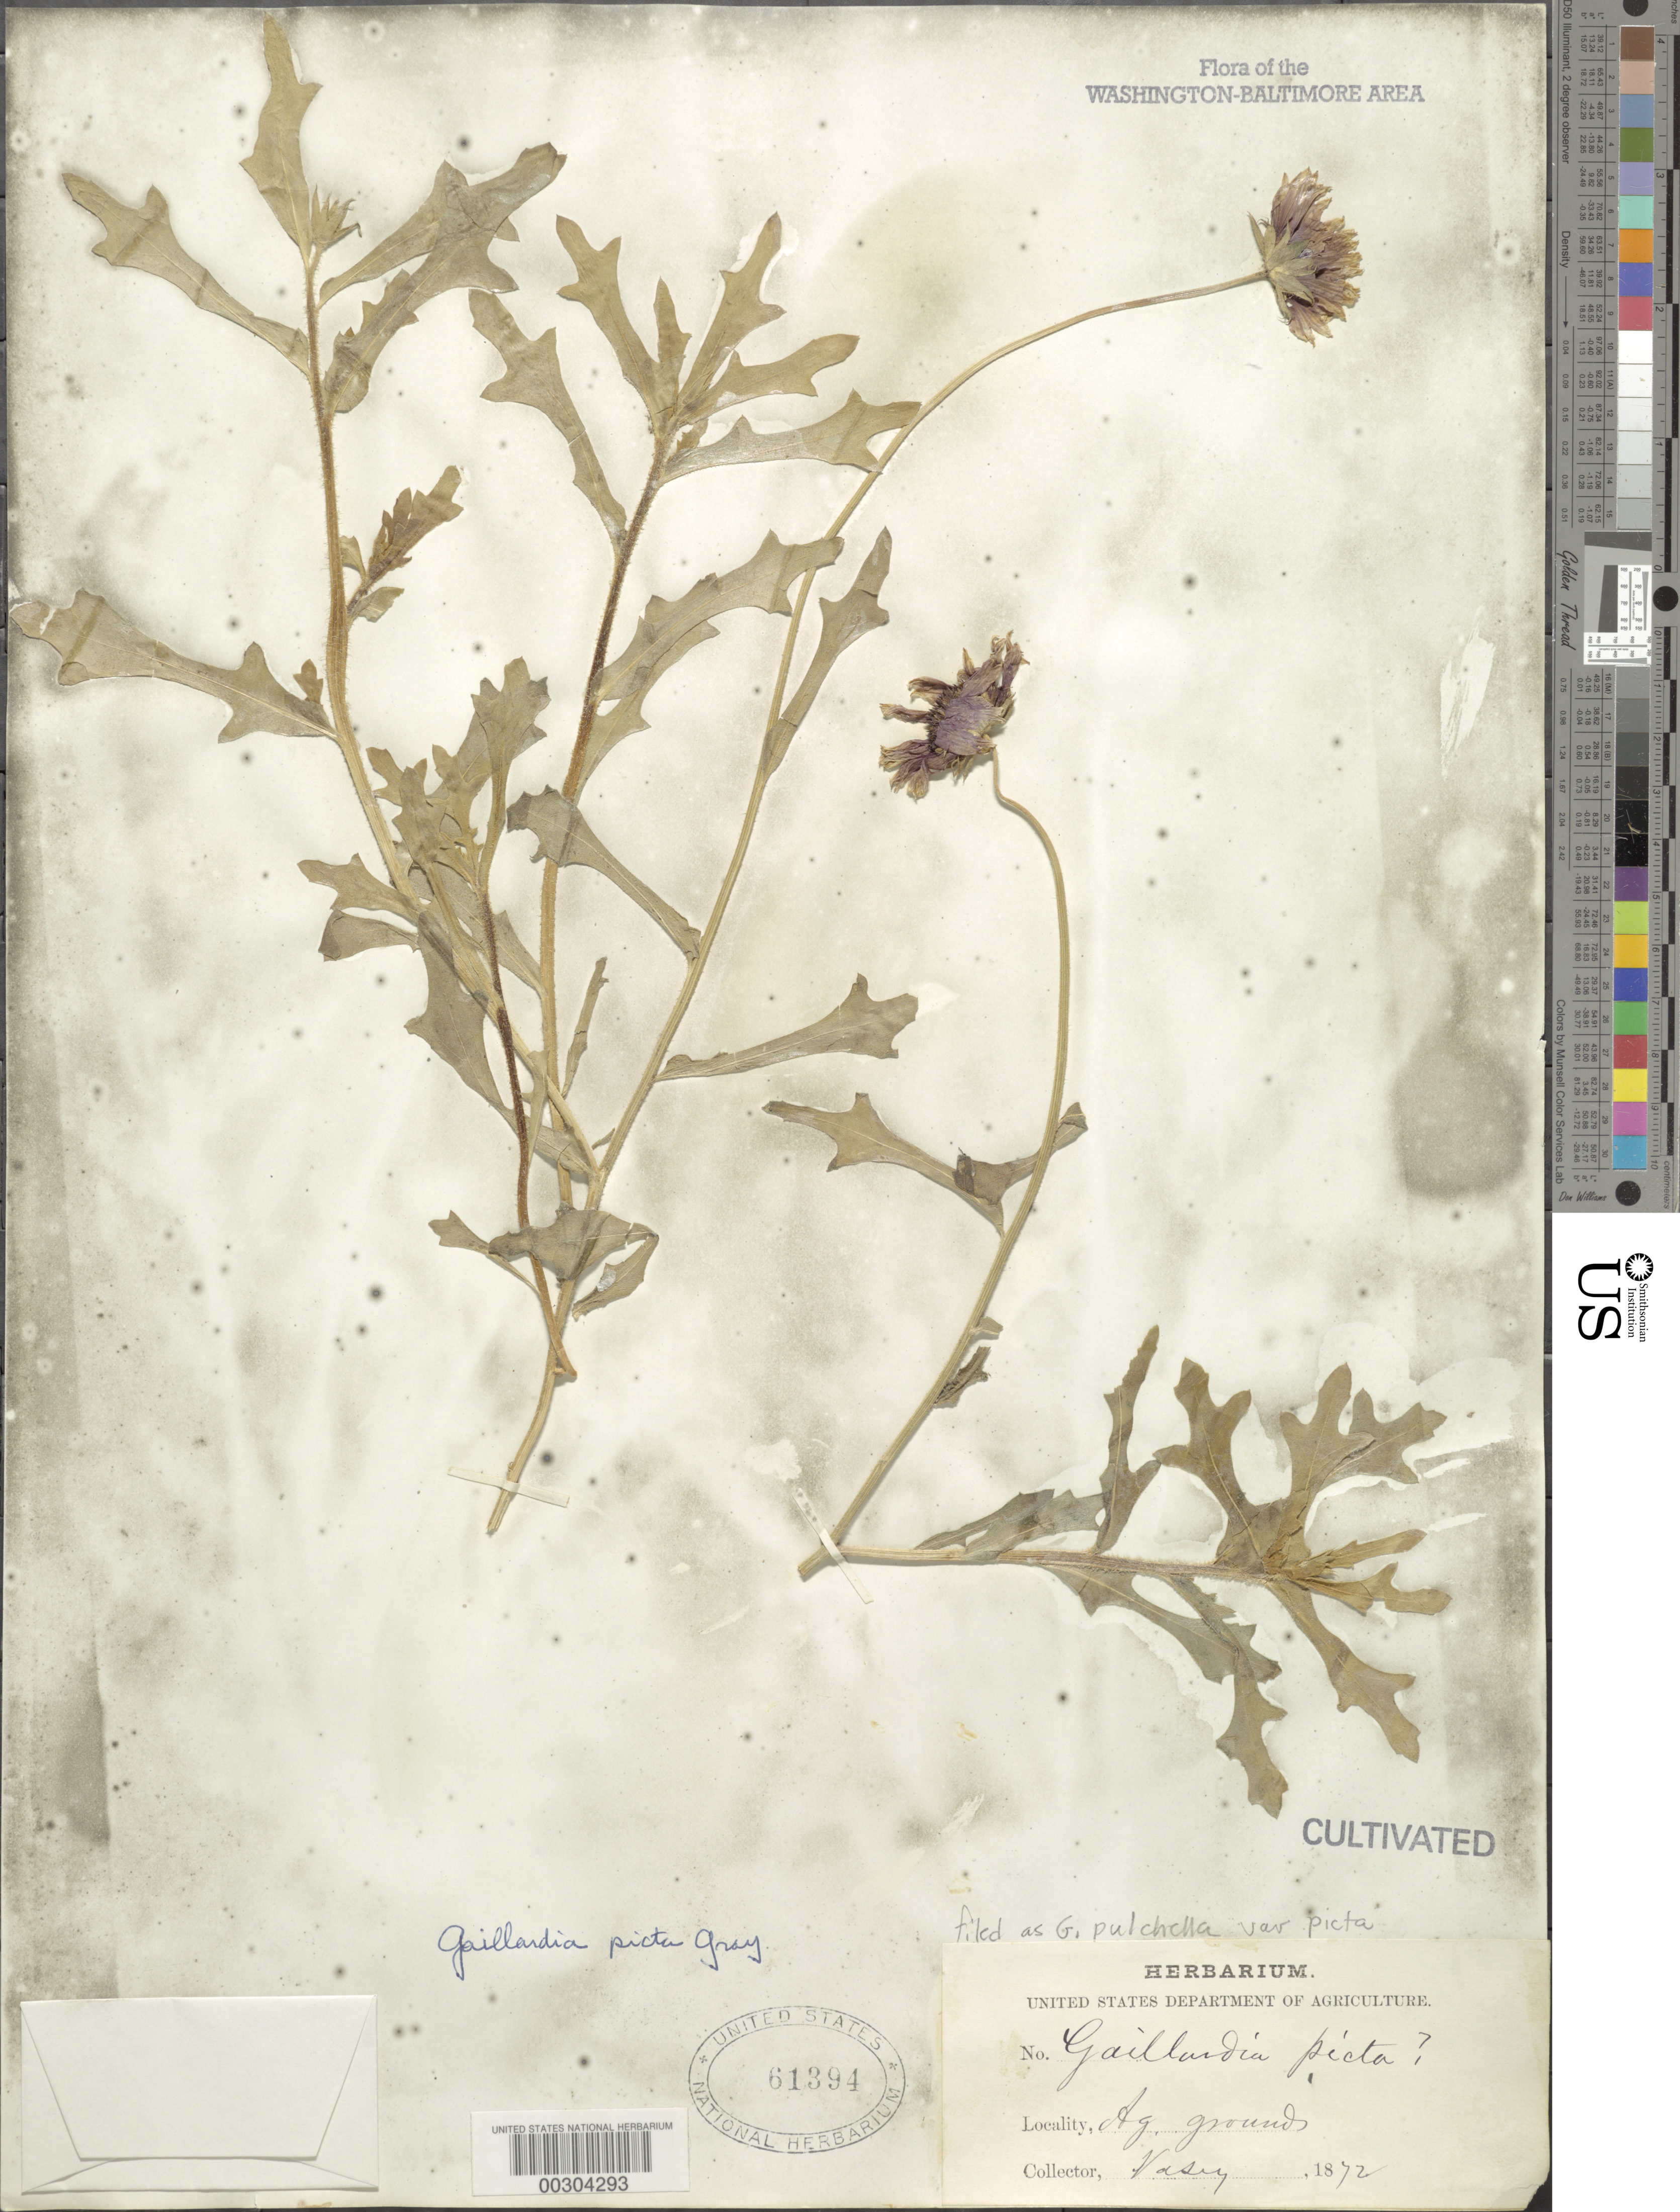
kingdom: Plantae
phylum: Tracheophyta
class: Magnoliopsida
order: Asterales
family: Asteraceae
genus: Gaillardia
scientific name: Gaillardia pulchella var. picta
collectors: G. R. Vasey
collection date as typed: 1872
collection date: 1872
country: United States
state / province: District of Columbia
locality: Department of Agriculture grounds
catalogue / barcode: US 61394